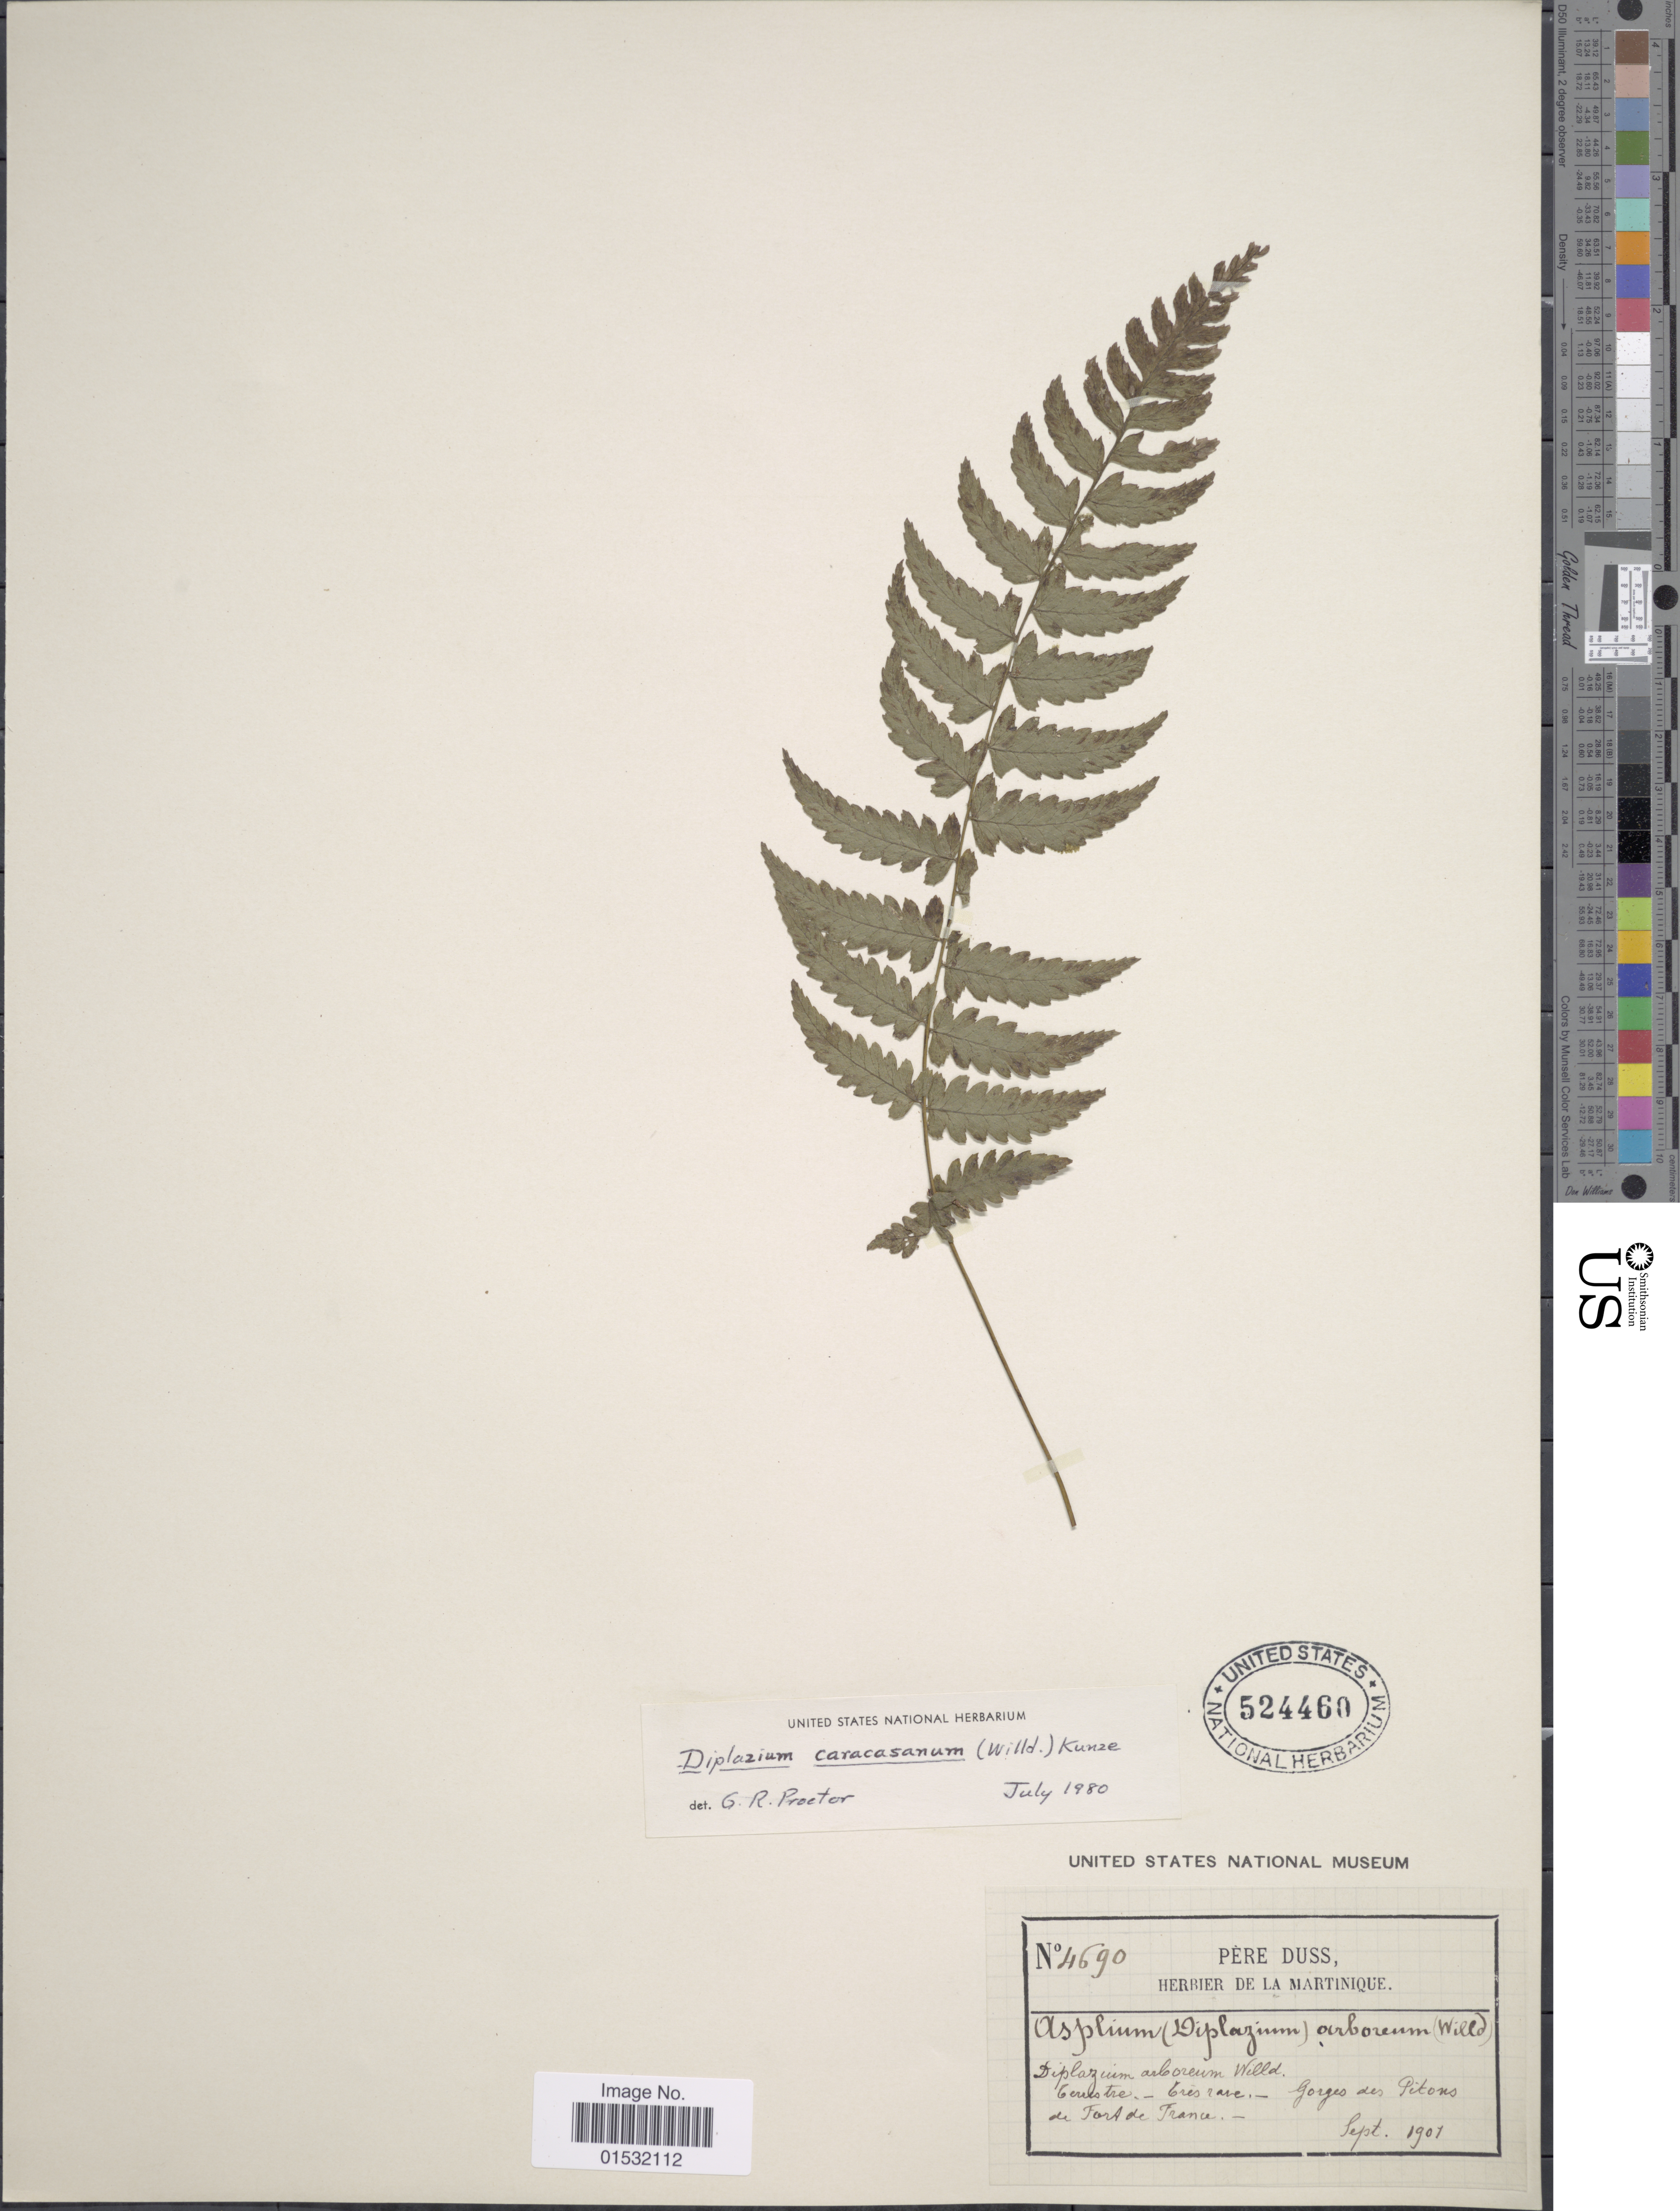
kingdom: Plantae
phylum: Tracheophyta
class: Polypodiopsida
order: Polypodiales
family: Athyriaceae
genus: Diplazium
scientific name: Diplazium caracasanum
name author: (Wild) Kunze ex Krone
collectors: Père Duss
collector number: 4690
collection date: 1907-09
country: France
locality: Gorges des Pitons de Fort de France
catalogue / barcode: US 524460